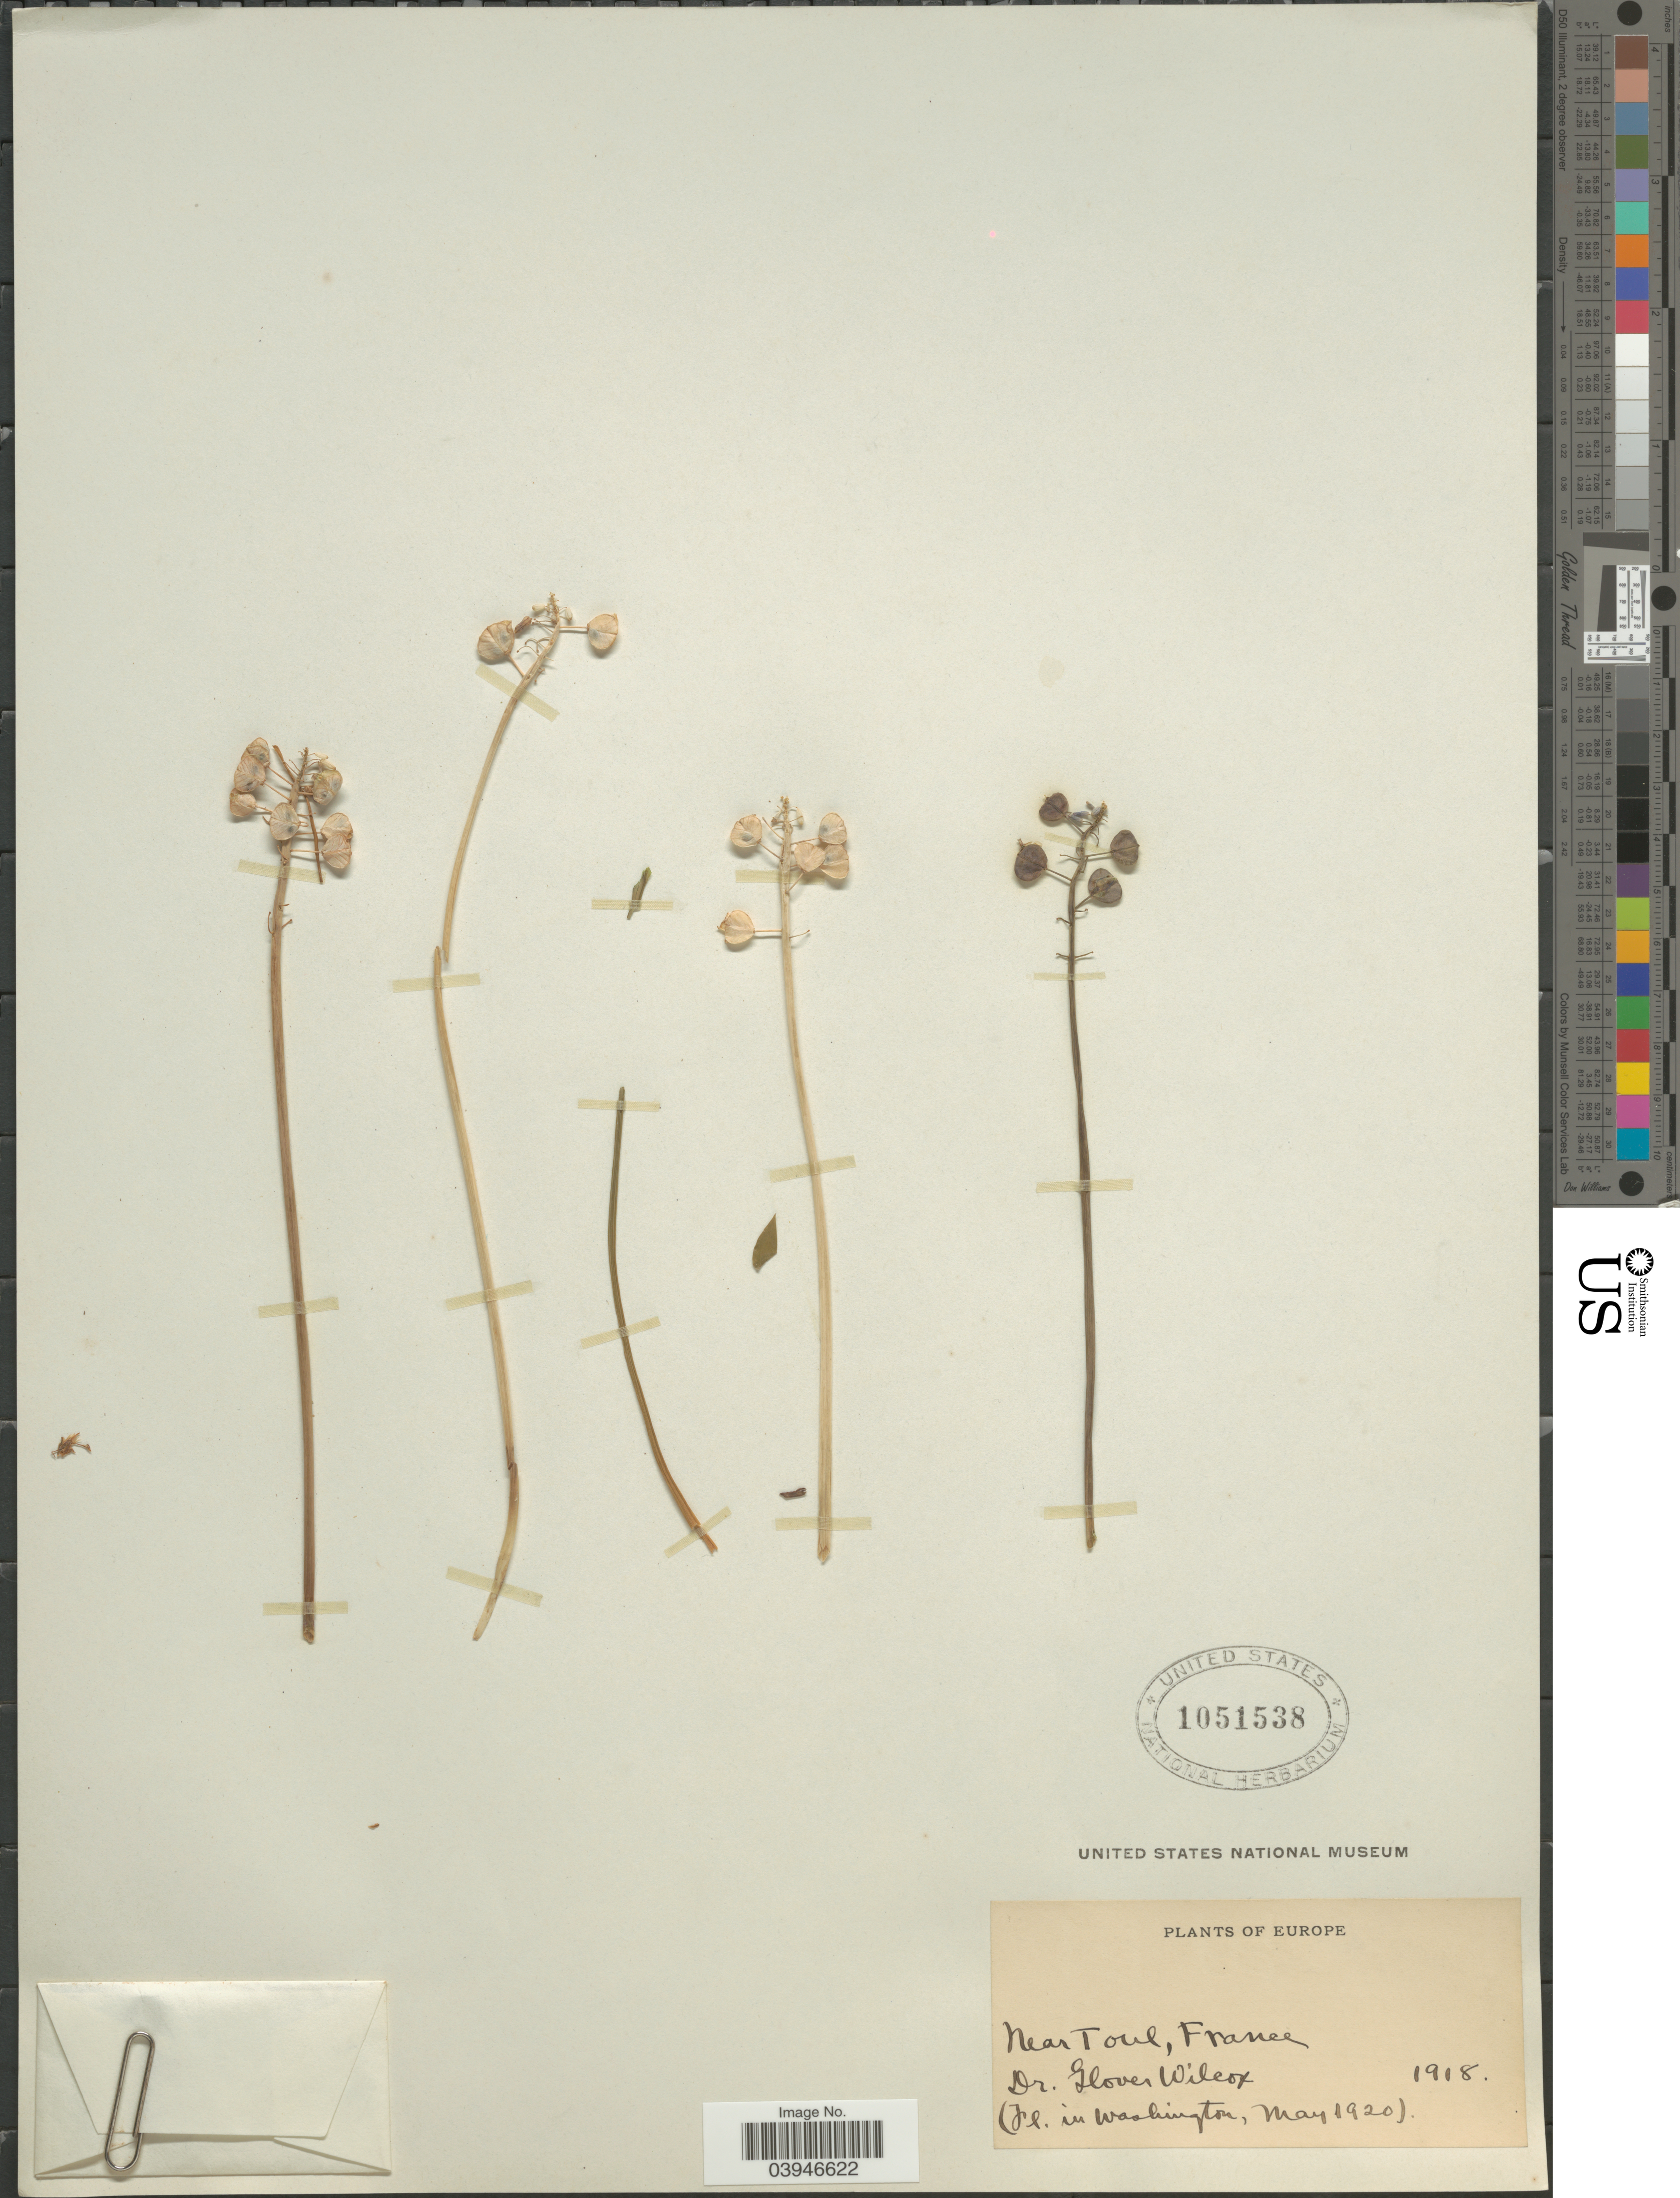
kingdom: Plantae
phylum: Tracheophyta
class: Liliopsida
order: Liliales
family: Liliaceae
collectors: G. Wilcox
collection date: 1918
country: France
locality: Near Toul.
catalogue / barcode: US 1051538